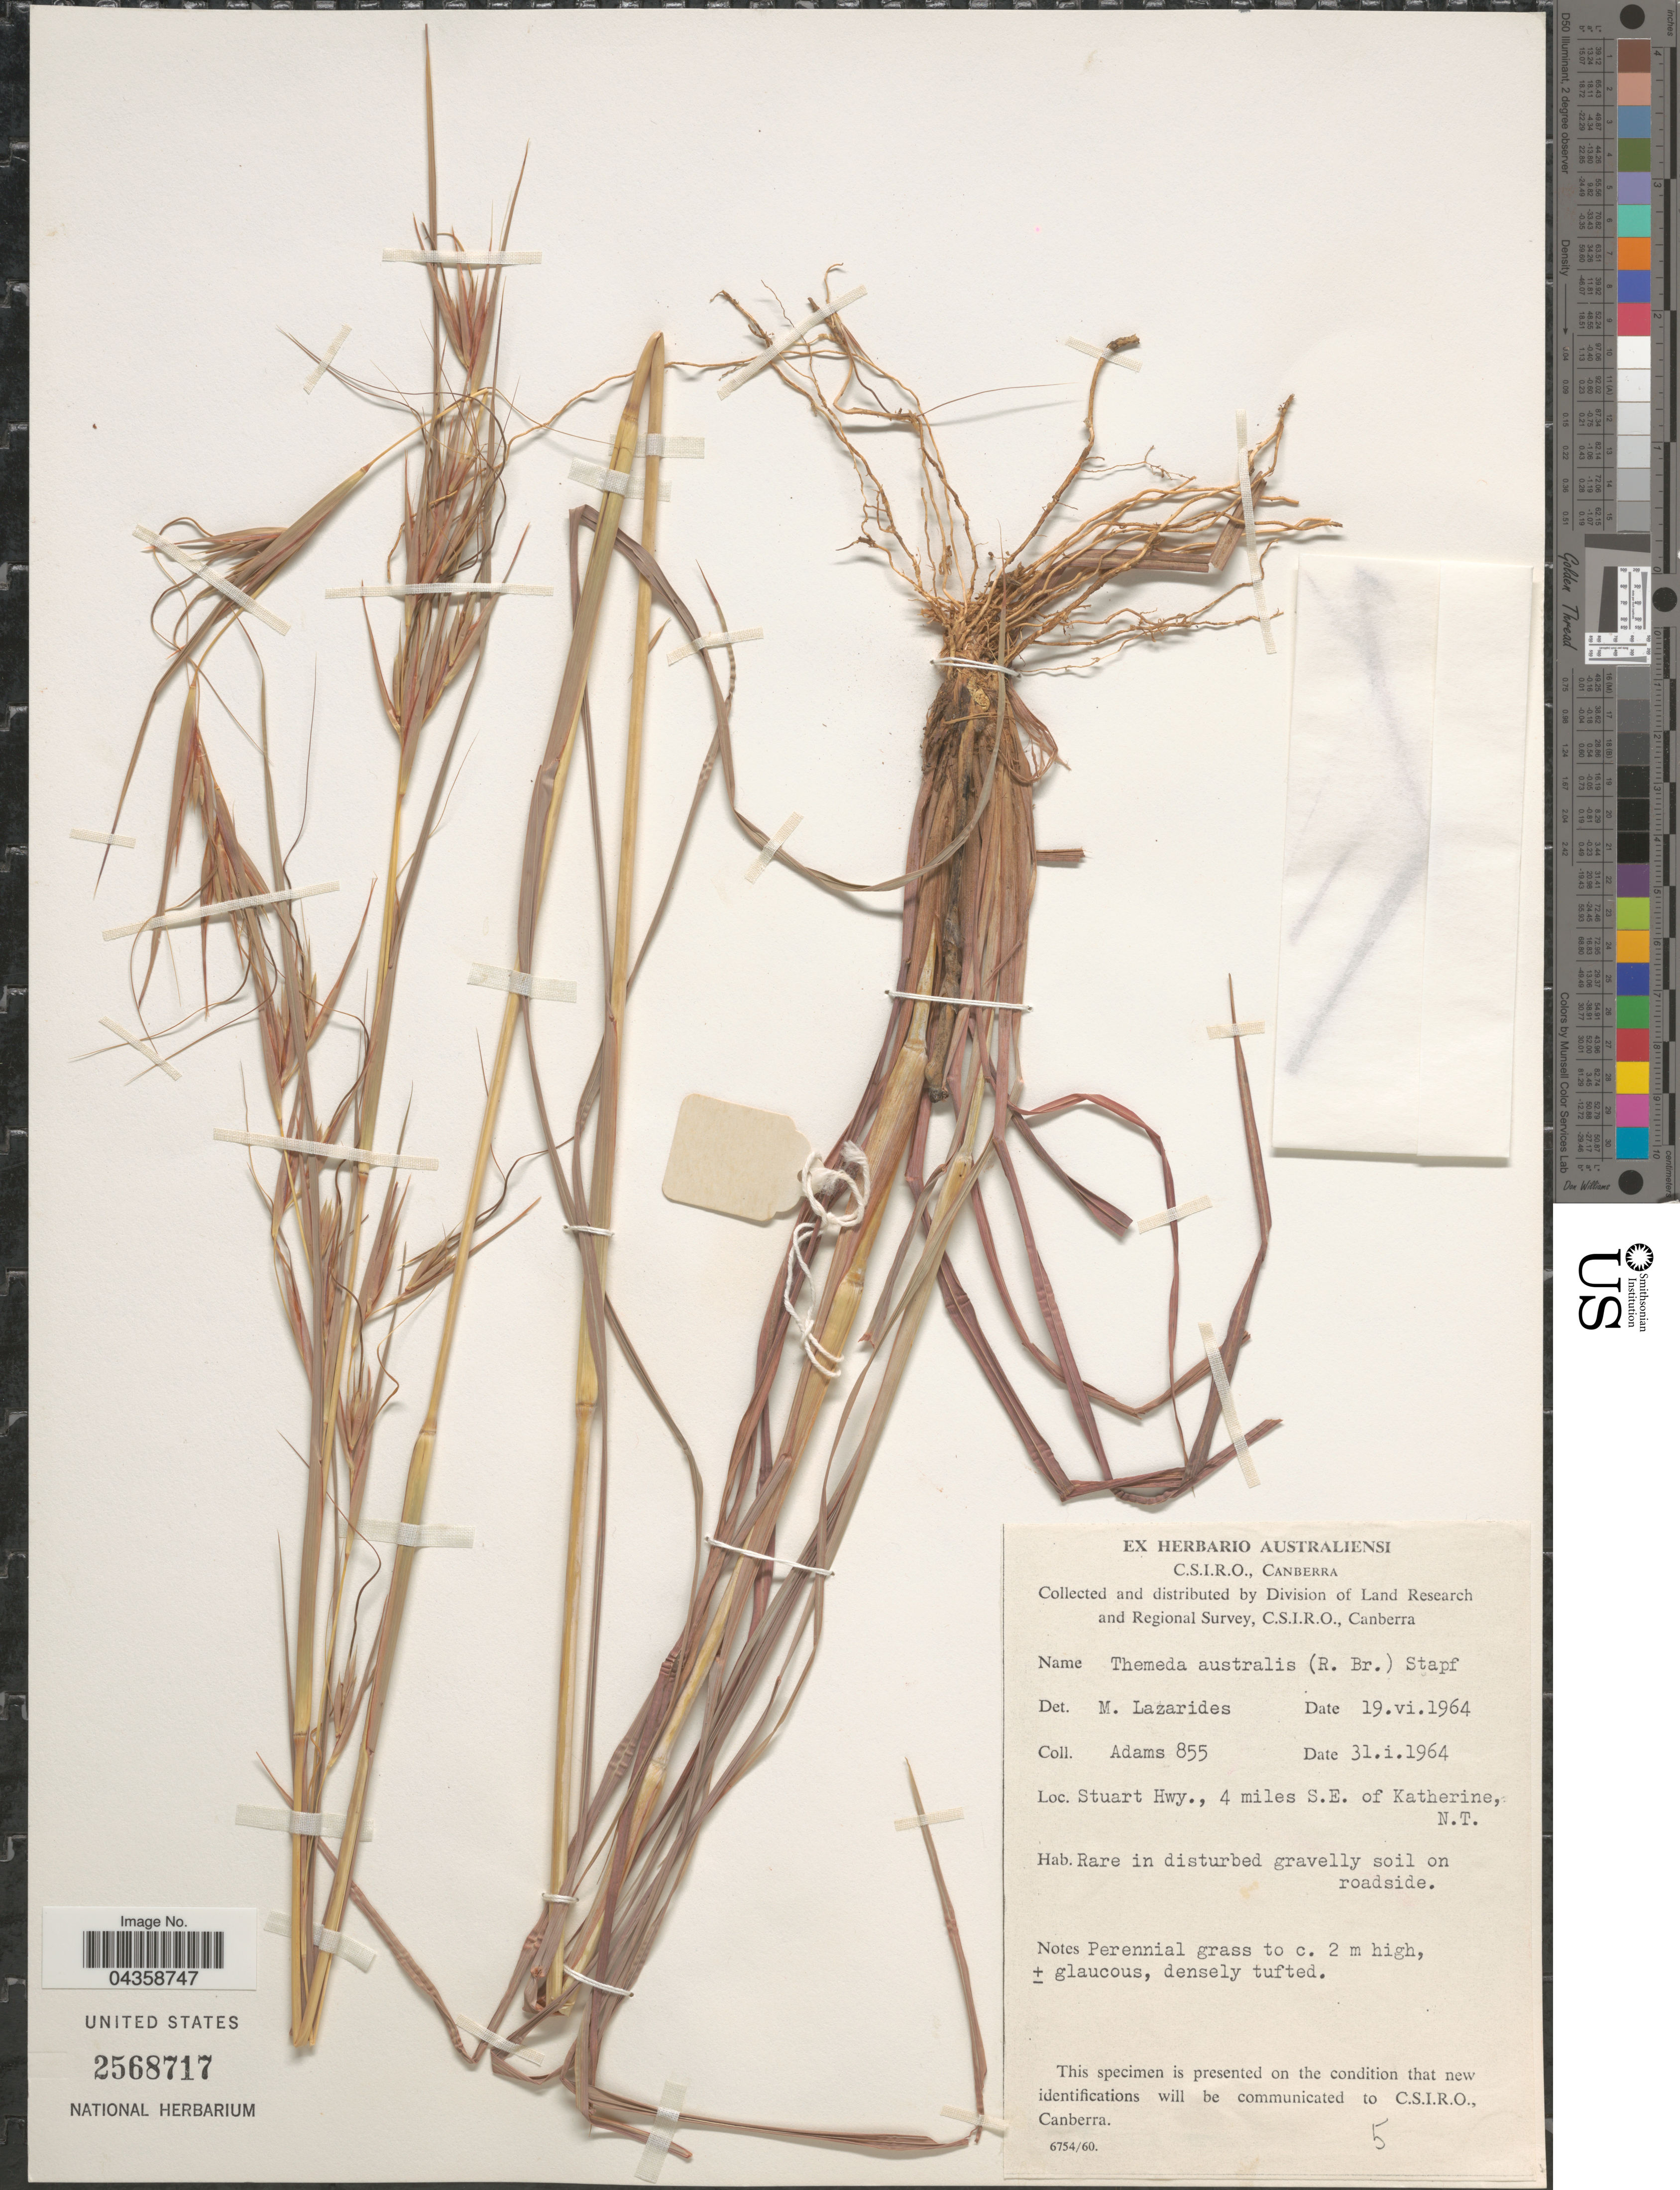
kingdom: Plantae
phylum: Tracheophyta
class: Liliopsida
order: Poales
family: Poaceae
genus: Themeda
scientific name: Themeda triandra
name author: Forssk.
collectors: Adams, --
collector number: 855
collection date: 1964-01-31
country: Australia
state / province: Northern Territory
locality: Division of Land Research and Regional Survey. Stuart Hwy., 4 miles S.E. of Katherine.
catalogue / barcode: US 2568717